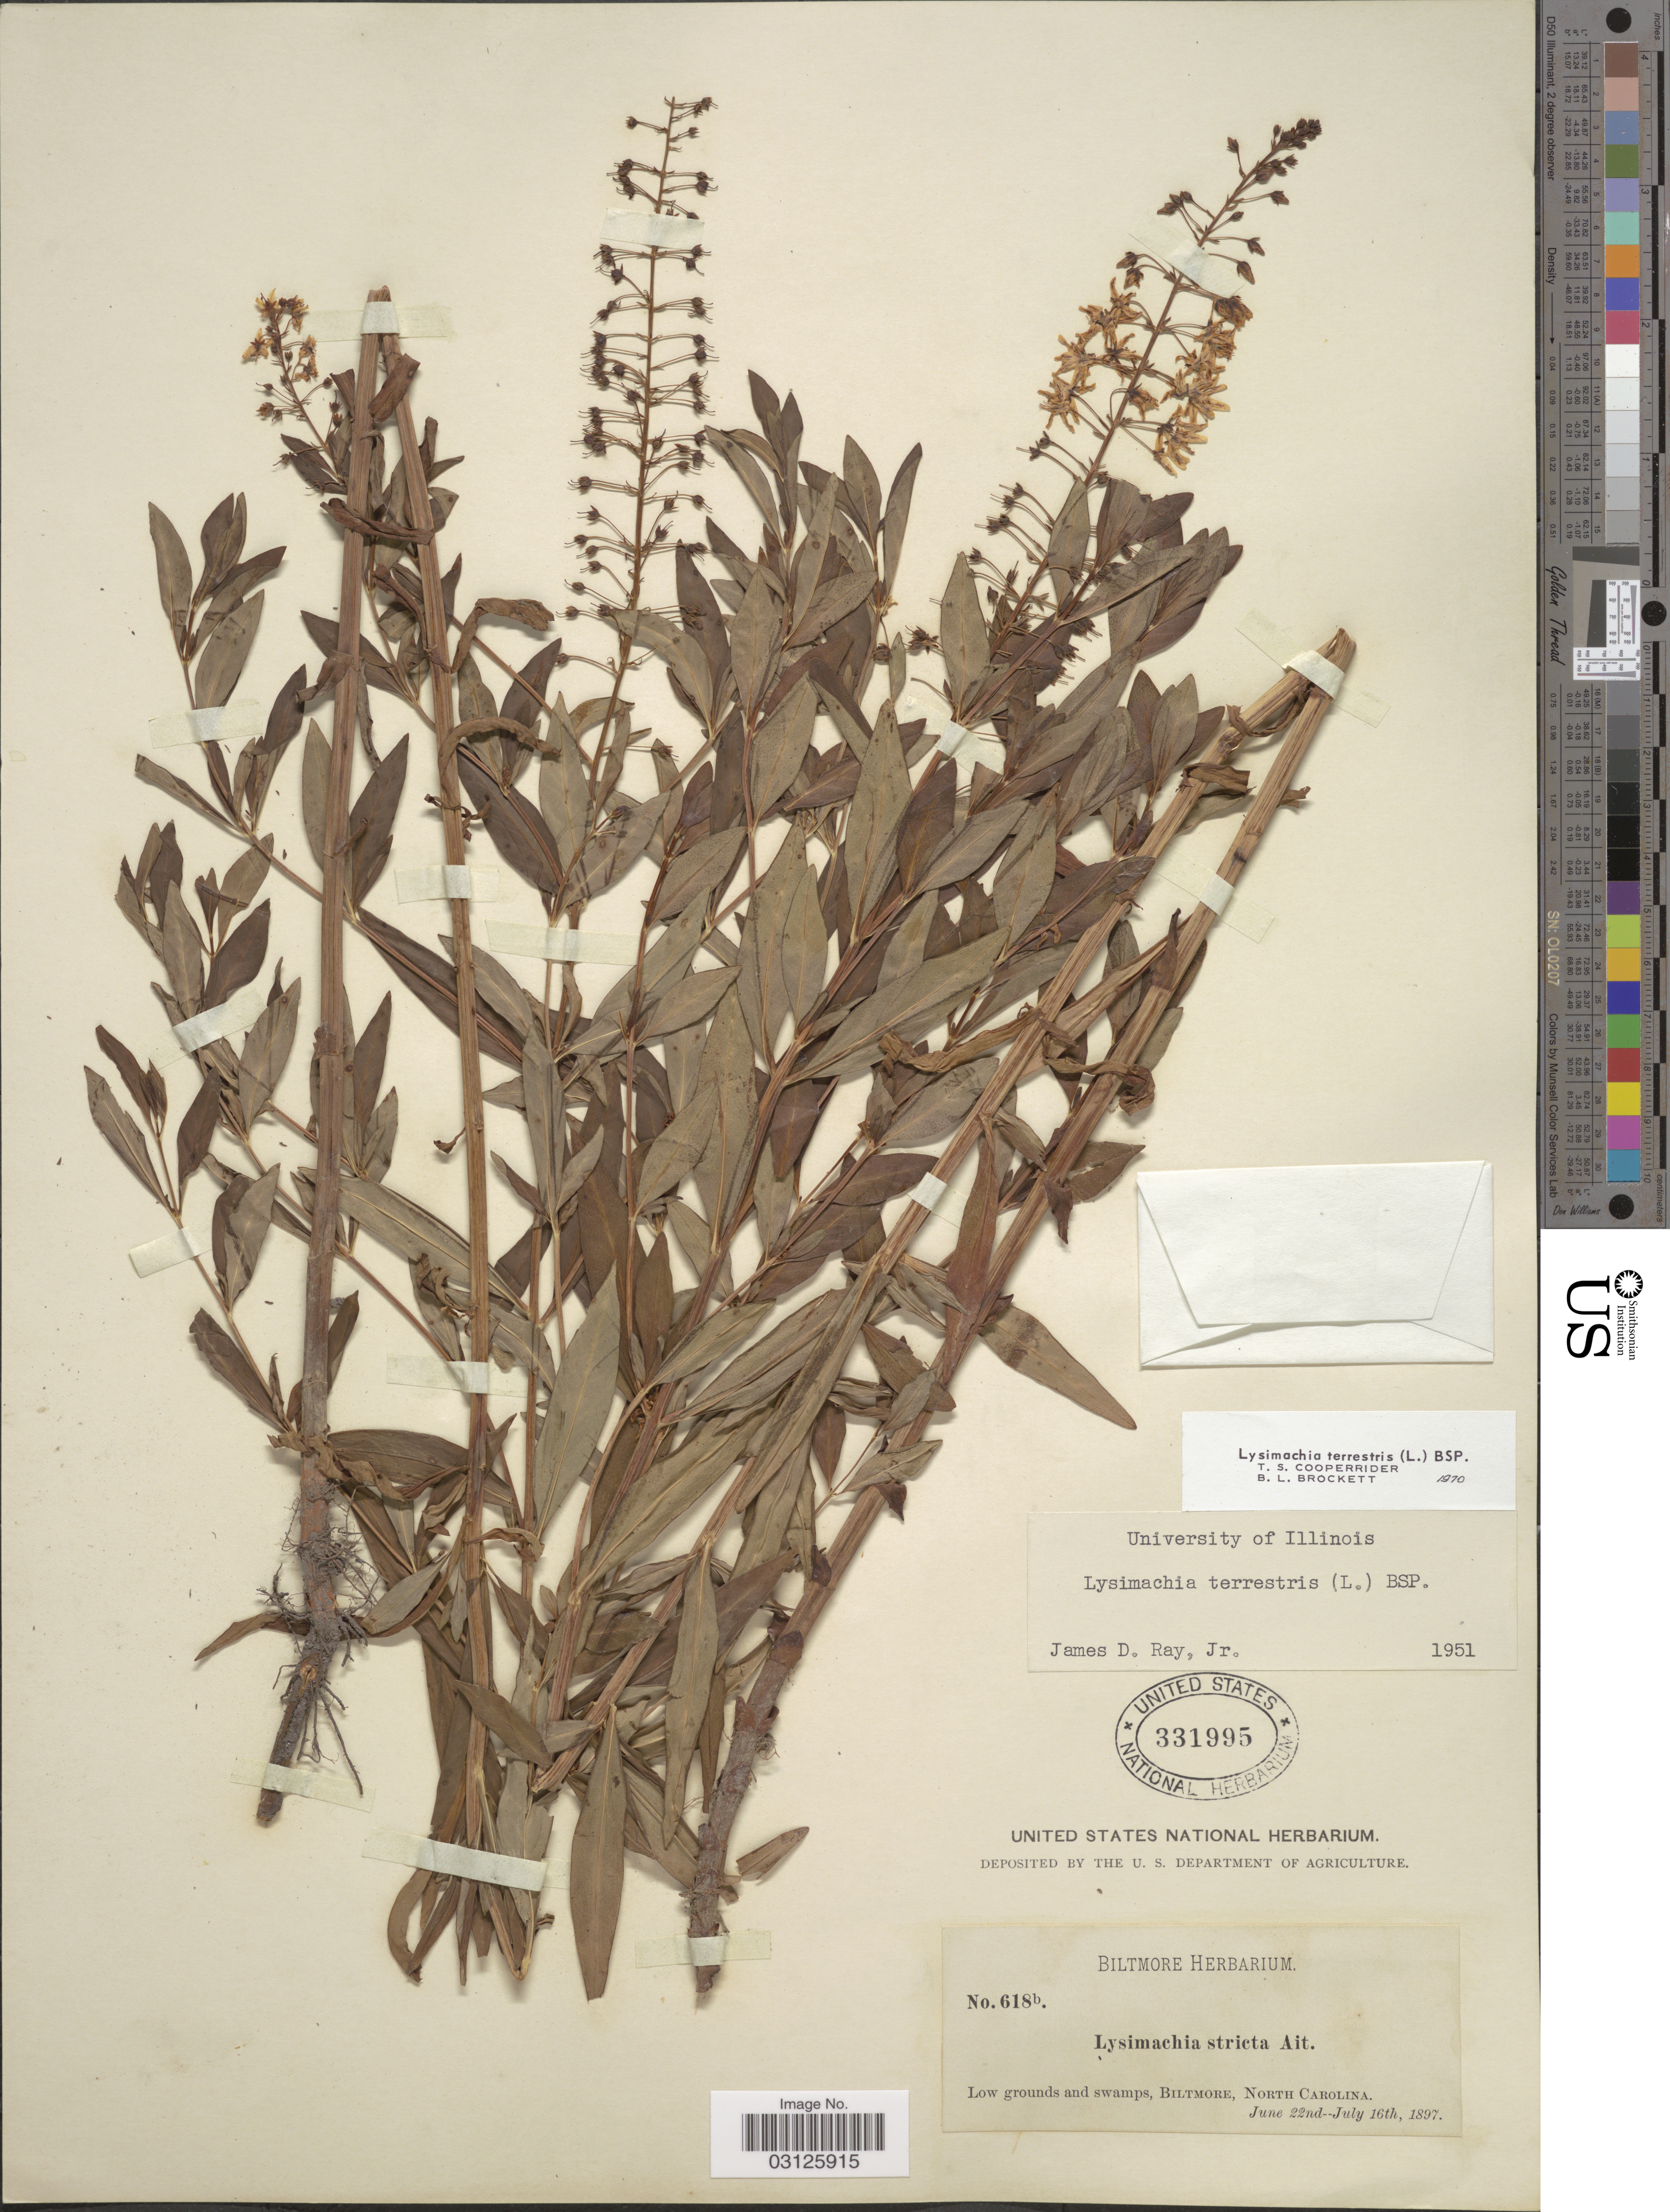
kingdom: Plantae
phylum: Tracheophyta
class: Magnoliopsida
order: Ericales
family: Primulaceae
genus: Lysimachia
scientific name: Lysimachia terrestris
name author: (L.) Britton, Stearns & Poggenb.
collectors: ex herb. Biltmore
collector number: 618b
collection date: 1897-06-22/1897-07-16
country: United States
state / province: North Carolina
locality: Biltmore.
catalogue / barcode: US 331995